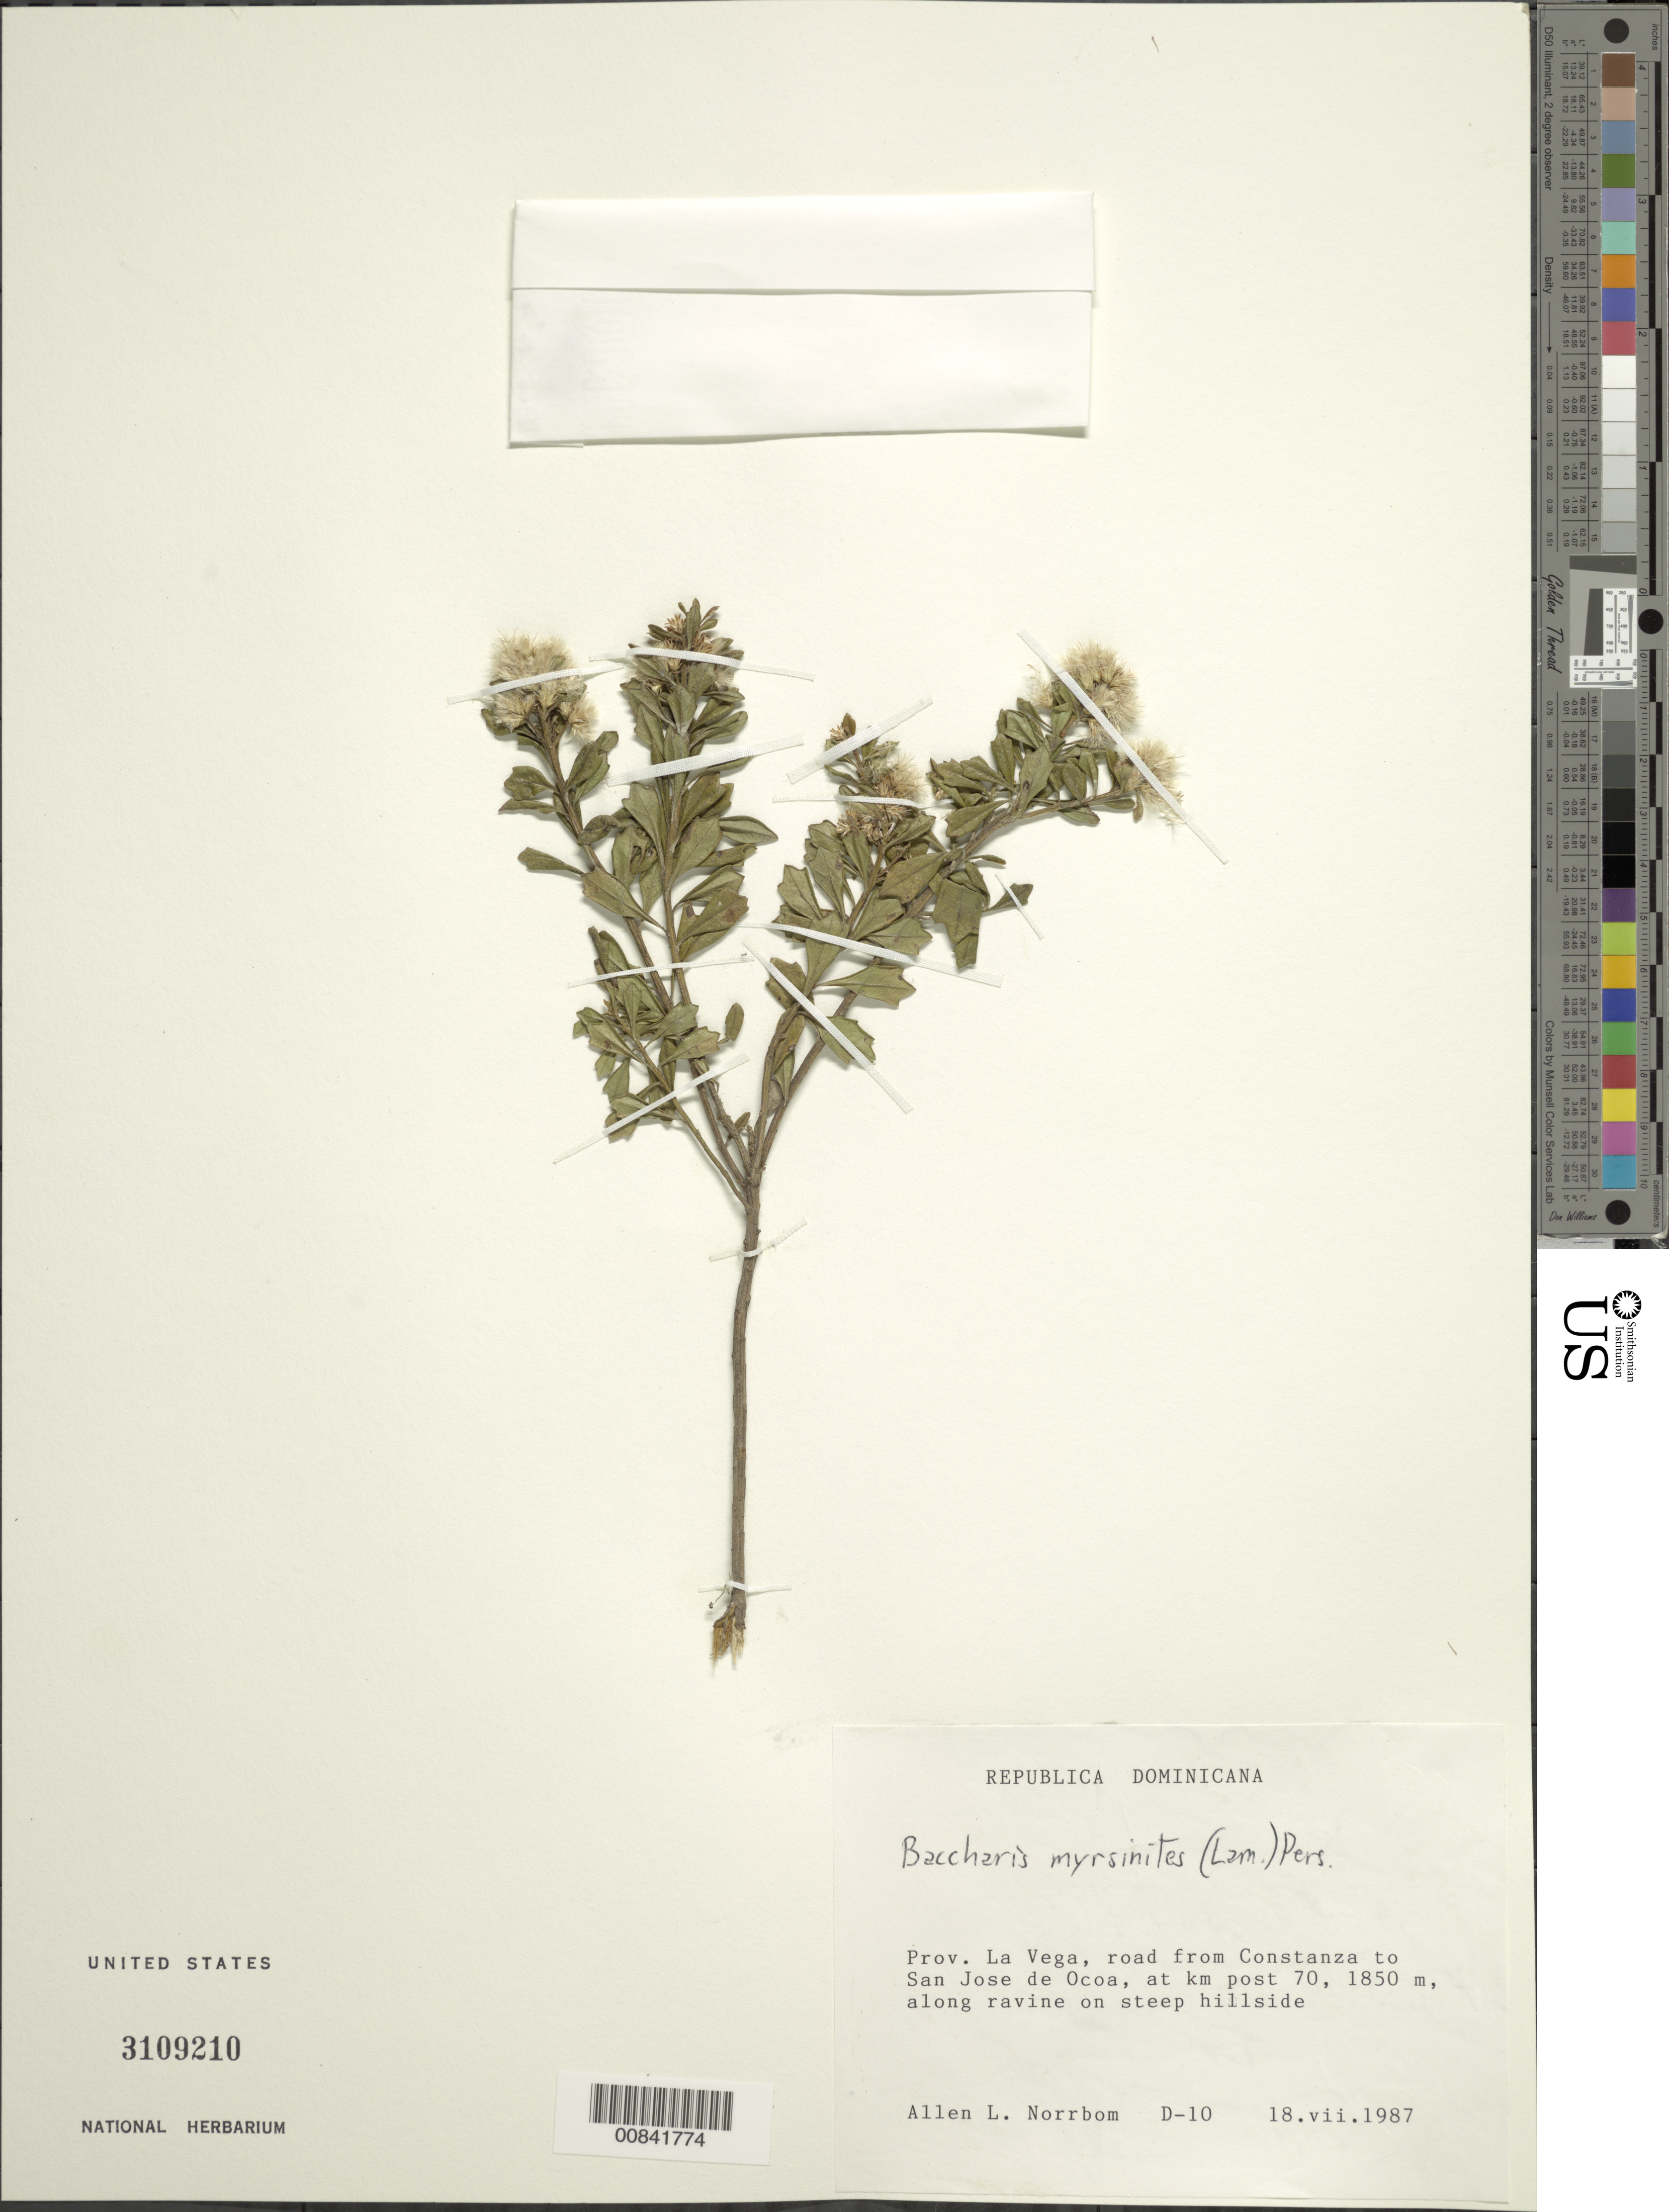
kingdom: Plantae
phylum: Tracheophyta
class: Magnoliopsida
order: Asterales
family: Asteraceae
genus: Baccharis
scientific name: Baccharis myrsinites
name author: Pers.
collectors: A. L. Norrbom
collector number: D 10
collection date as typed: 18 Jul 1987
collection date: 1987-07-18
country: Dominican Republic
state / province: La Vega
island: Hispaniola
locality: Road from Constanza to San Jose de Ocoa, at km post 70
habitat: Along ravine on steep hillside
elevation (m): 1850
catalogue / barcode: US 3109210